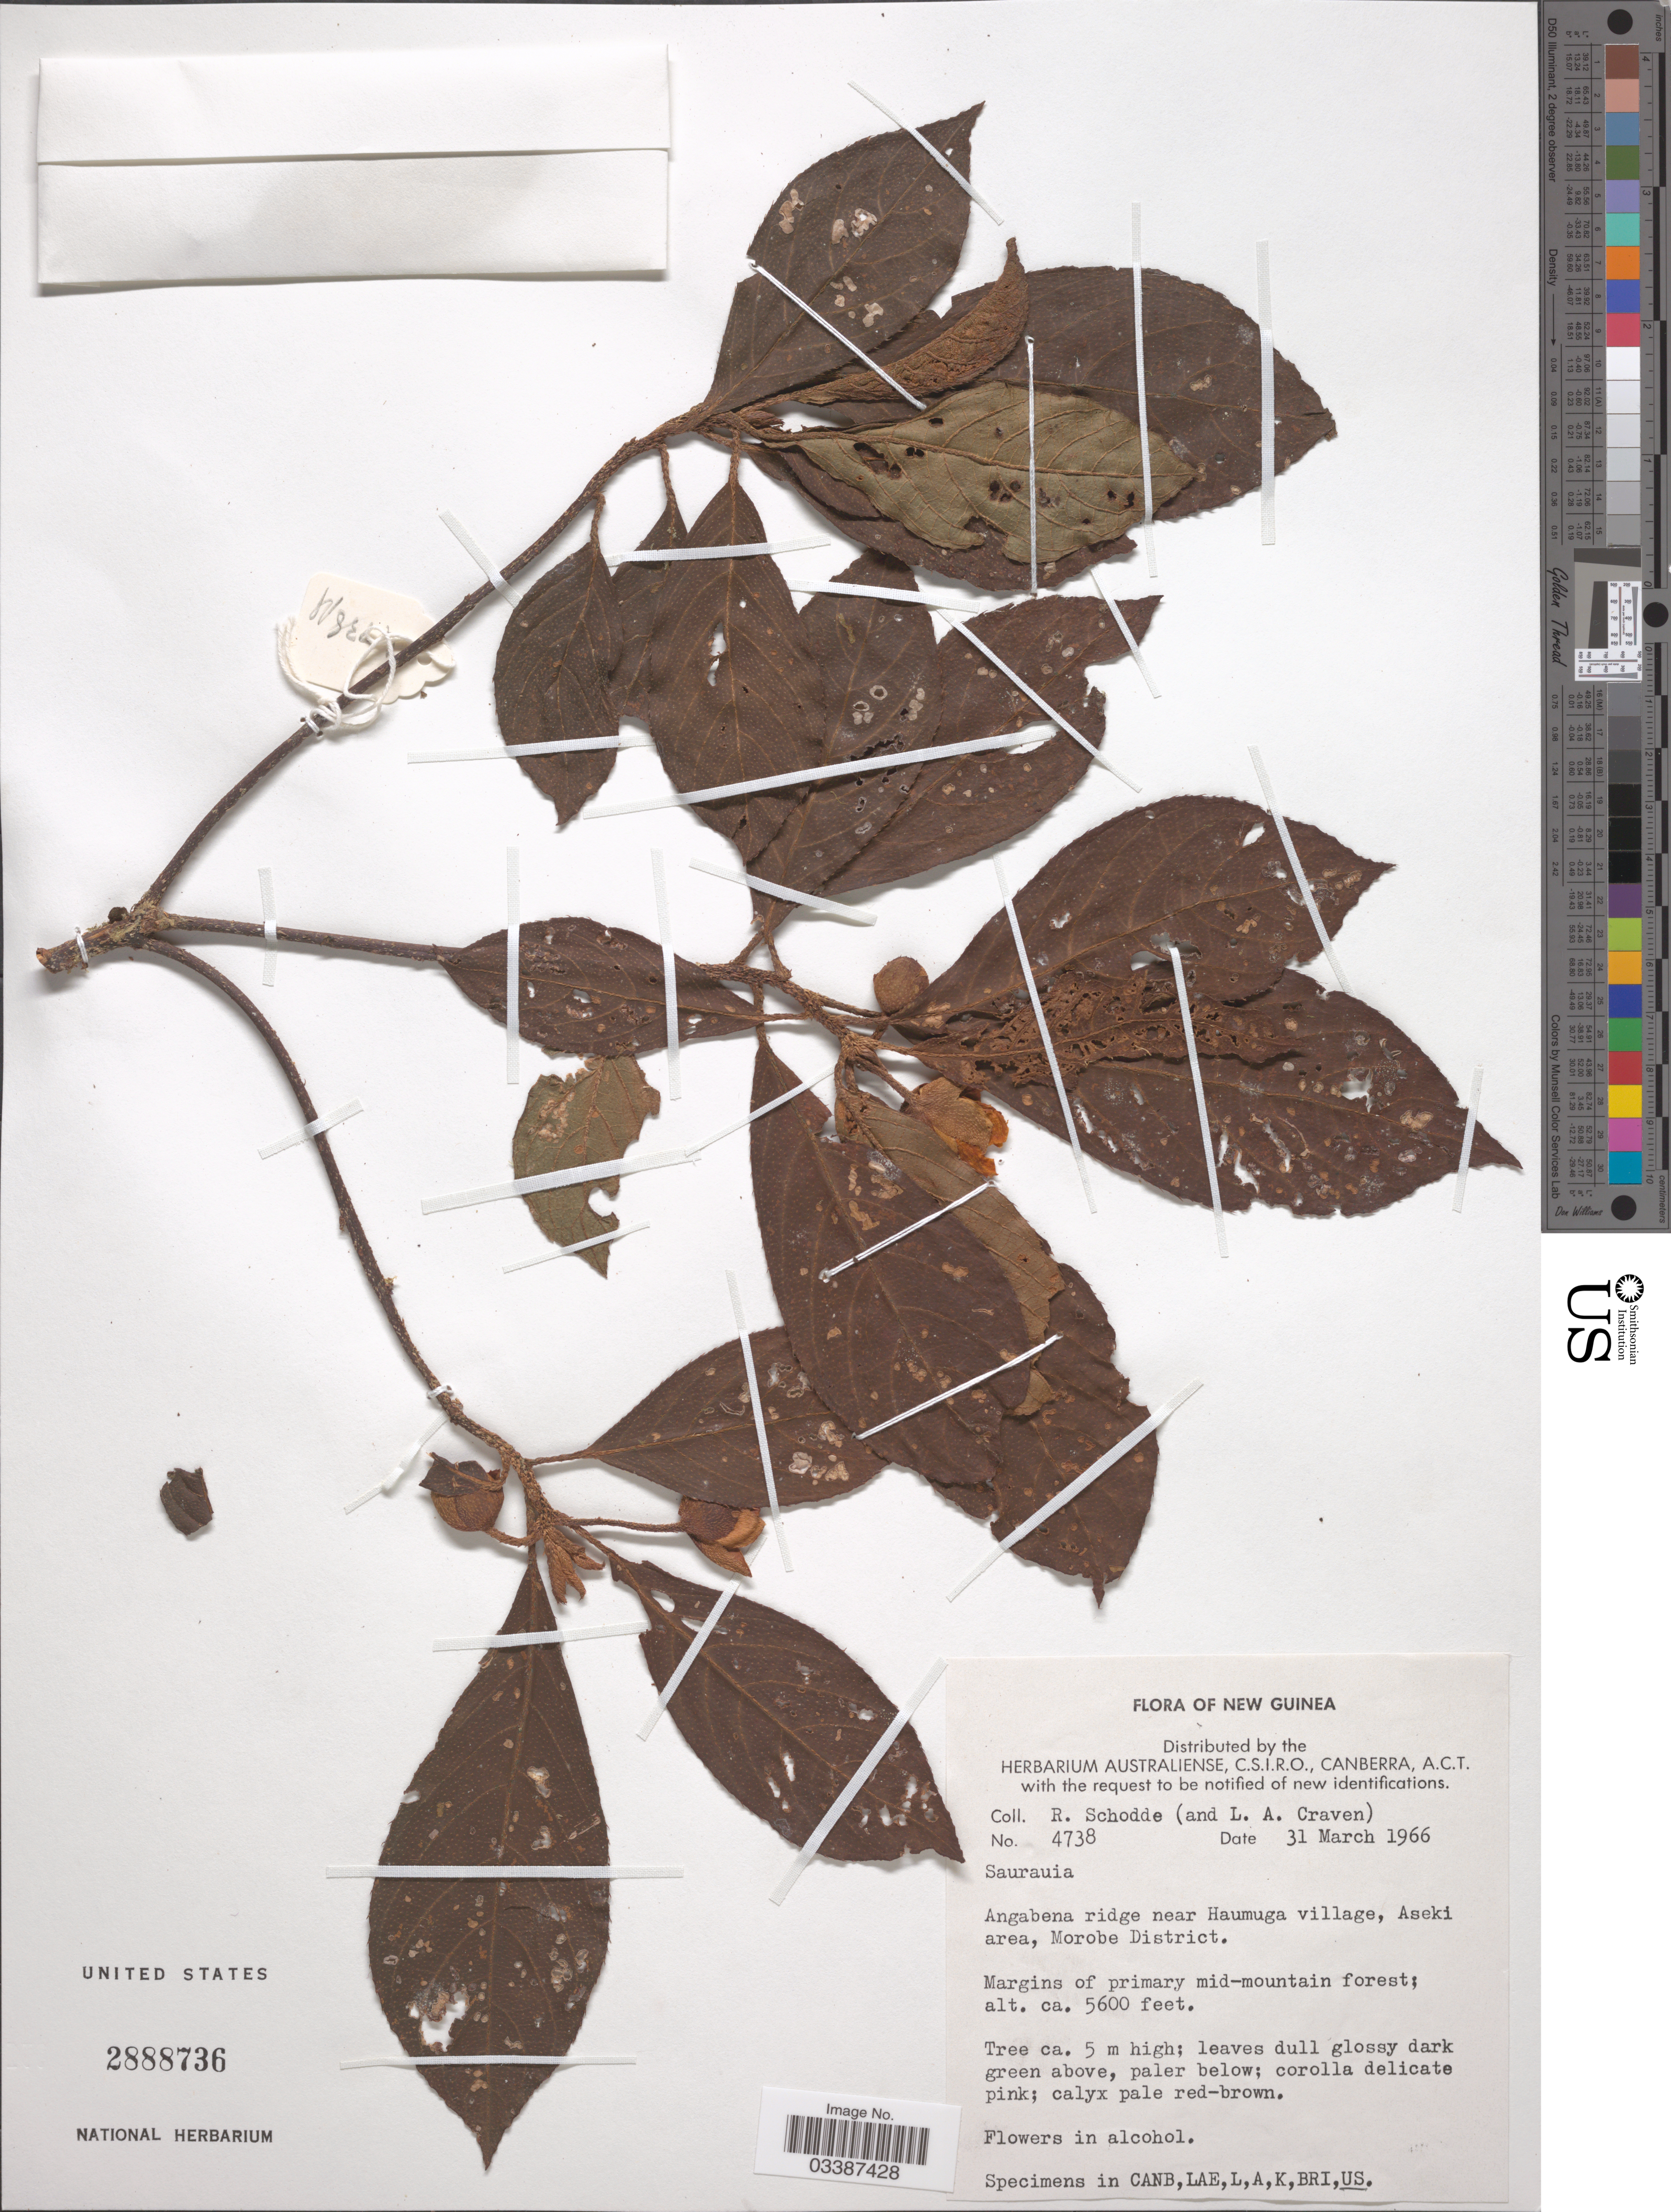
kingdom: Plantae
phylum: Tracheophyta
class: Magnoliopsida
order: Ericales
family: Actinidiaceae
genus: Saurauia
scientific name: Saurauia sp.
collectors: R. Schodde & L. A. Craven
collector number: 4738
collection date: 1966-03-31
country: Papua New Guinea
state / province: Morobe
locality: New Guinea. Angabena ridge near Haumuga village, Aseki area, Morobe District.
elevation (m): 1707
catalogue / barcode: US 2888736